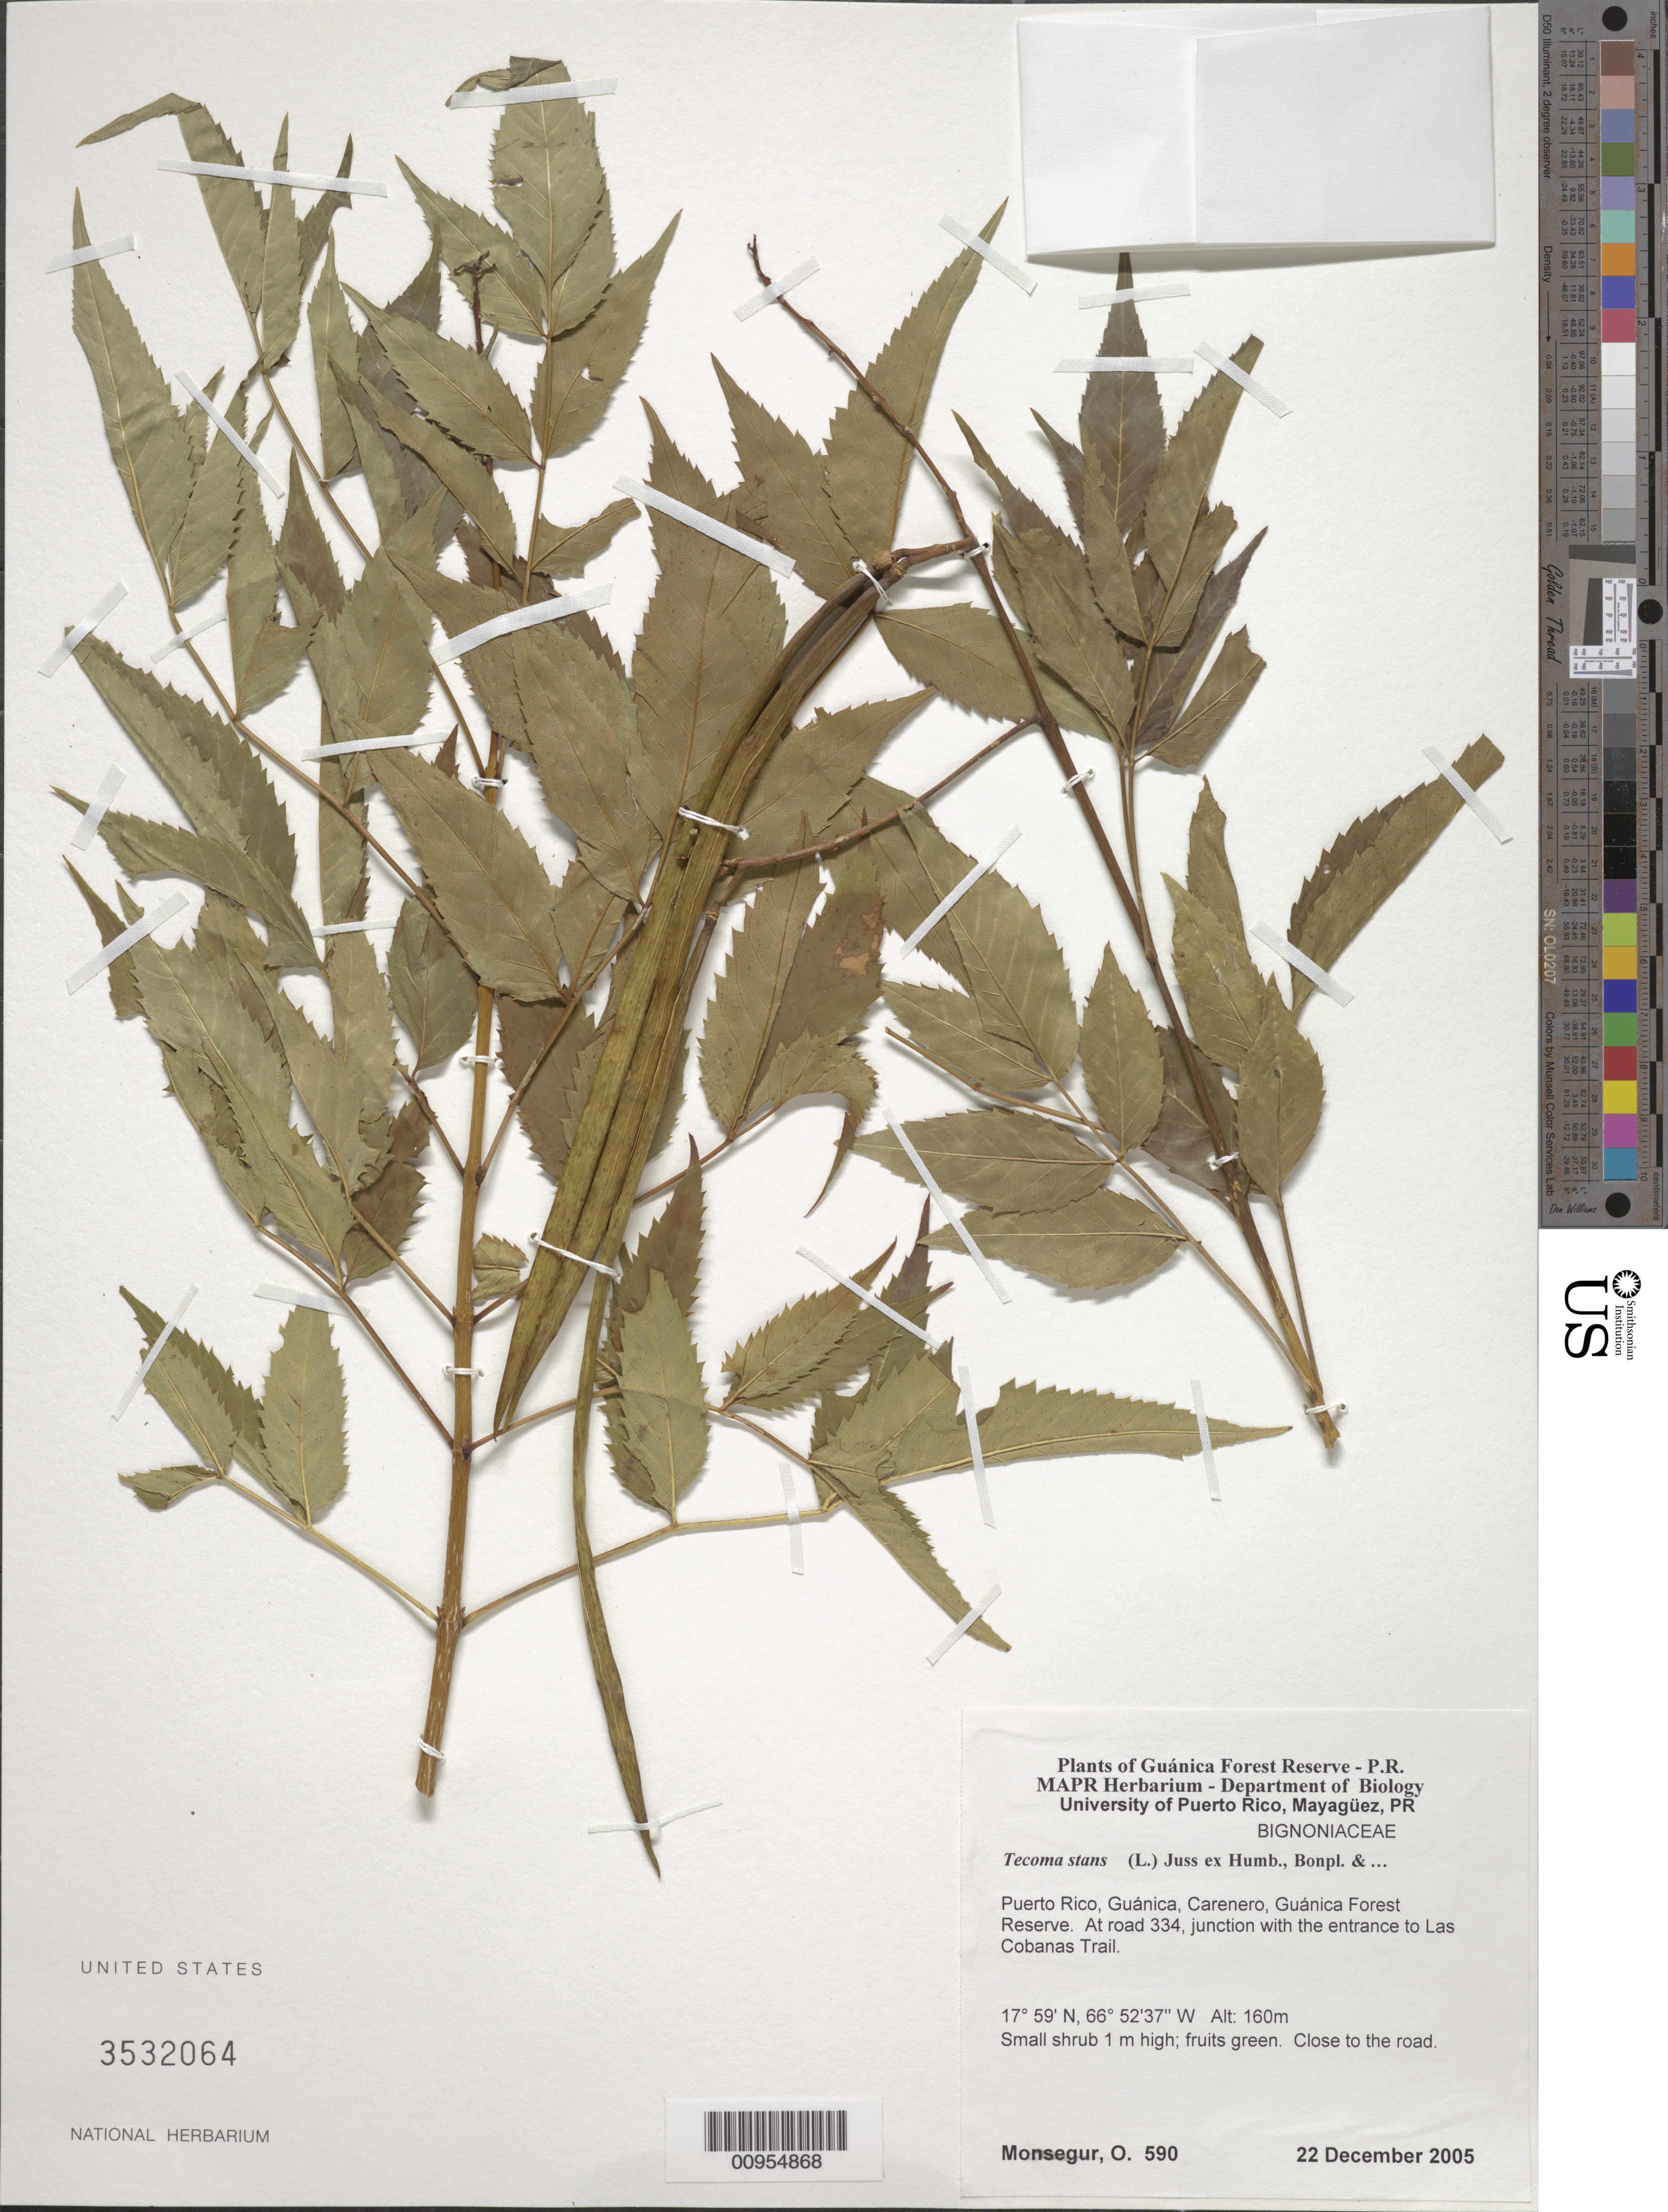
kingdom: Plantae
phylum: Tracheophyta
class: Magnoliopsida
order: Lamiales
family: Bignoniaceae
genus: Tecoma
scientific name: Tecoma stans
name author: (L.) Juss. ex Kunth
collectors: O. Monsegur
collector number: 590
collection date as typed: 22 Dec 2005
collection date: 2005-12-22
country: Puerto Rico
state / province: Guánica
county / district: Carenero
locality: Guánica Forest Reserve. At road 334, junction with the entrance to Las Cobanas Trail.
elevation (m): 160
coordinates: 17.59001, 66.52372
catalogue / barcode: US 3532064